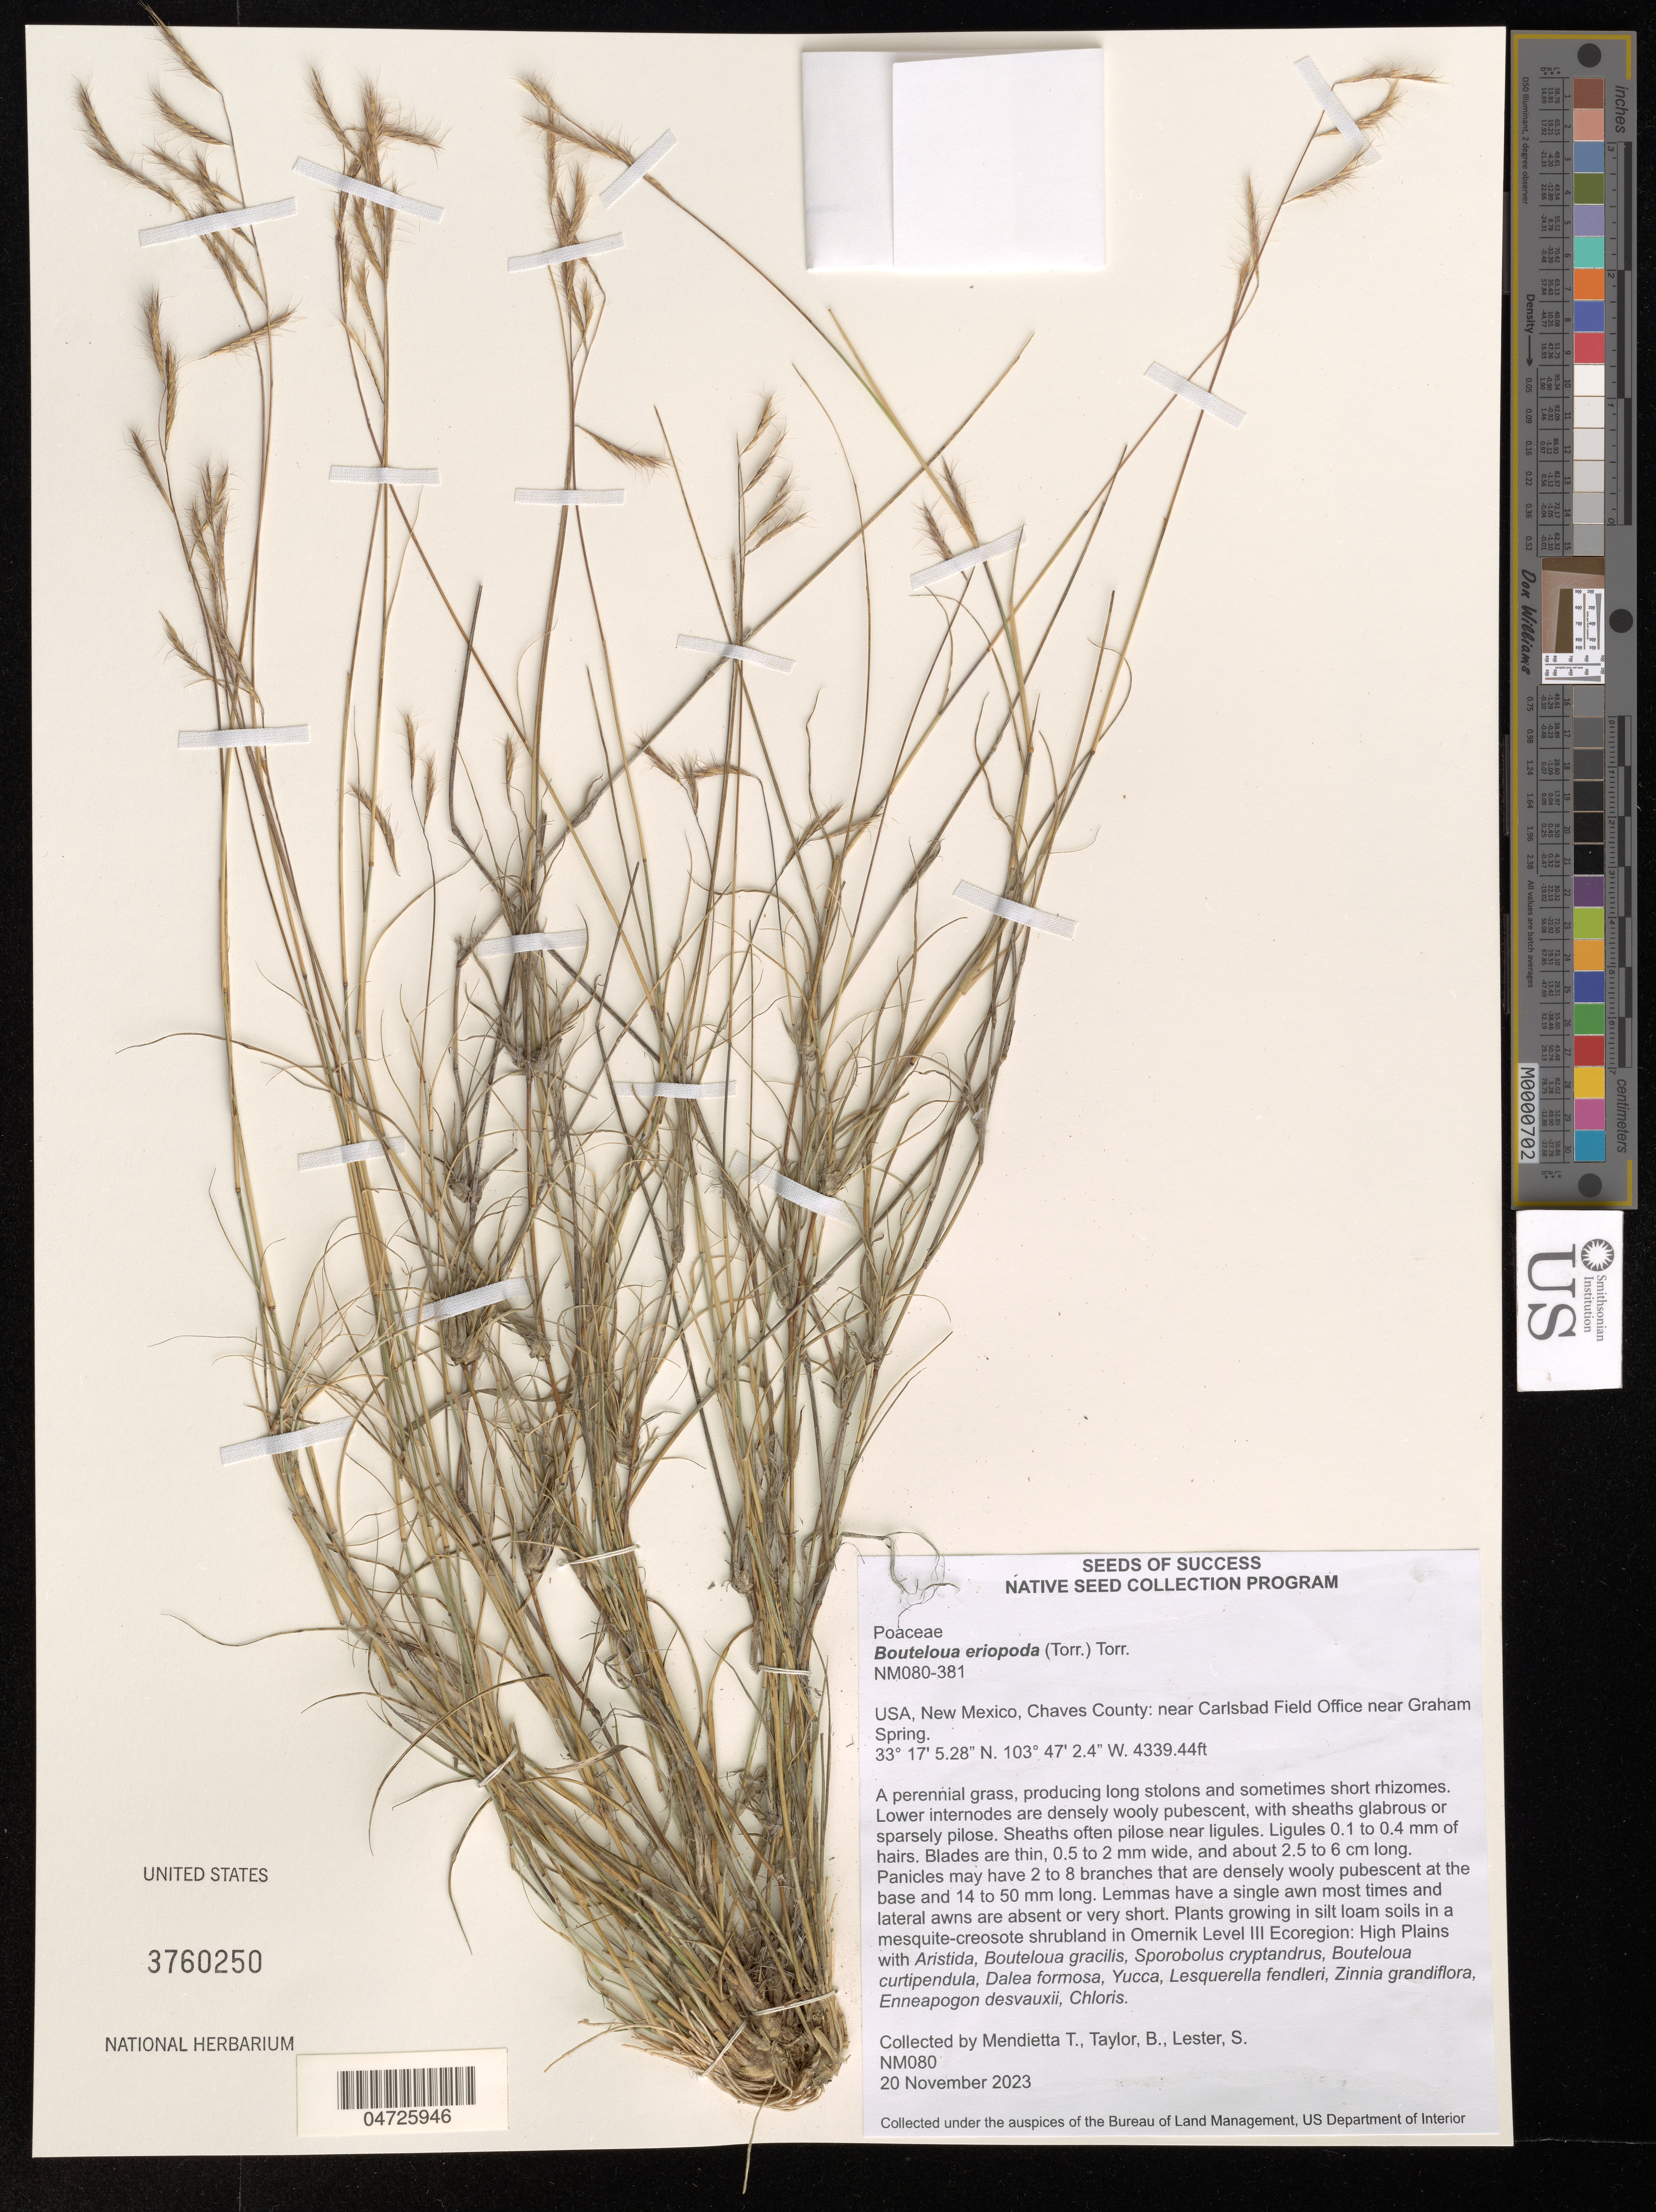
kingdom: Plantae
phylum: Tracheophyta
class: Liliopsida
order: Poales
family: Poaceae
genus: Bouteloua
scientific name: Bouteloua eriopoda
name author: (Torr.) Torr.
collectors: T. Mendietta & B. Taylor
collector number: NM080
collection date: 2023-11-20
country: United States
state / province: New Mexico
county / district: Chaves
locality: Chaves County: near Carlsbad Field Office near Graham Spring.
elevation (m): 1322.66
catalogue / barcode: US 3760250